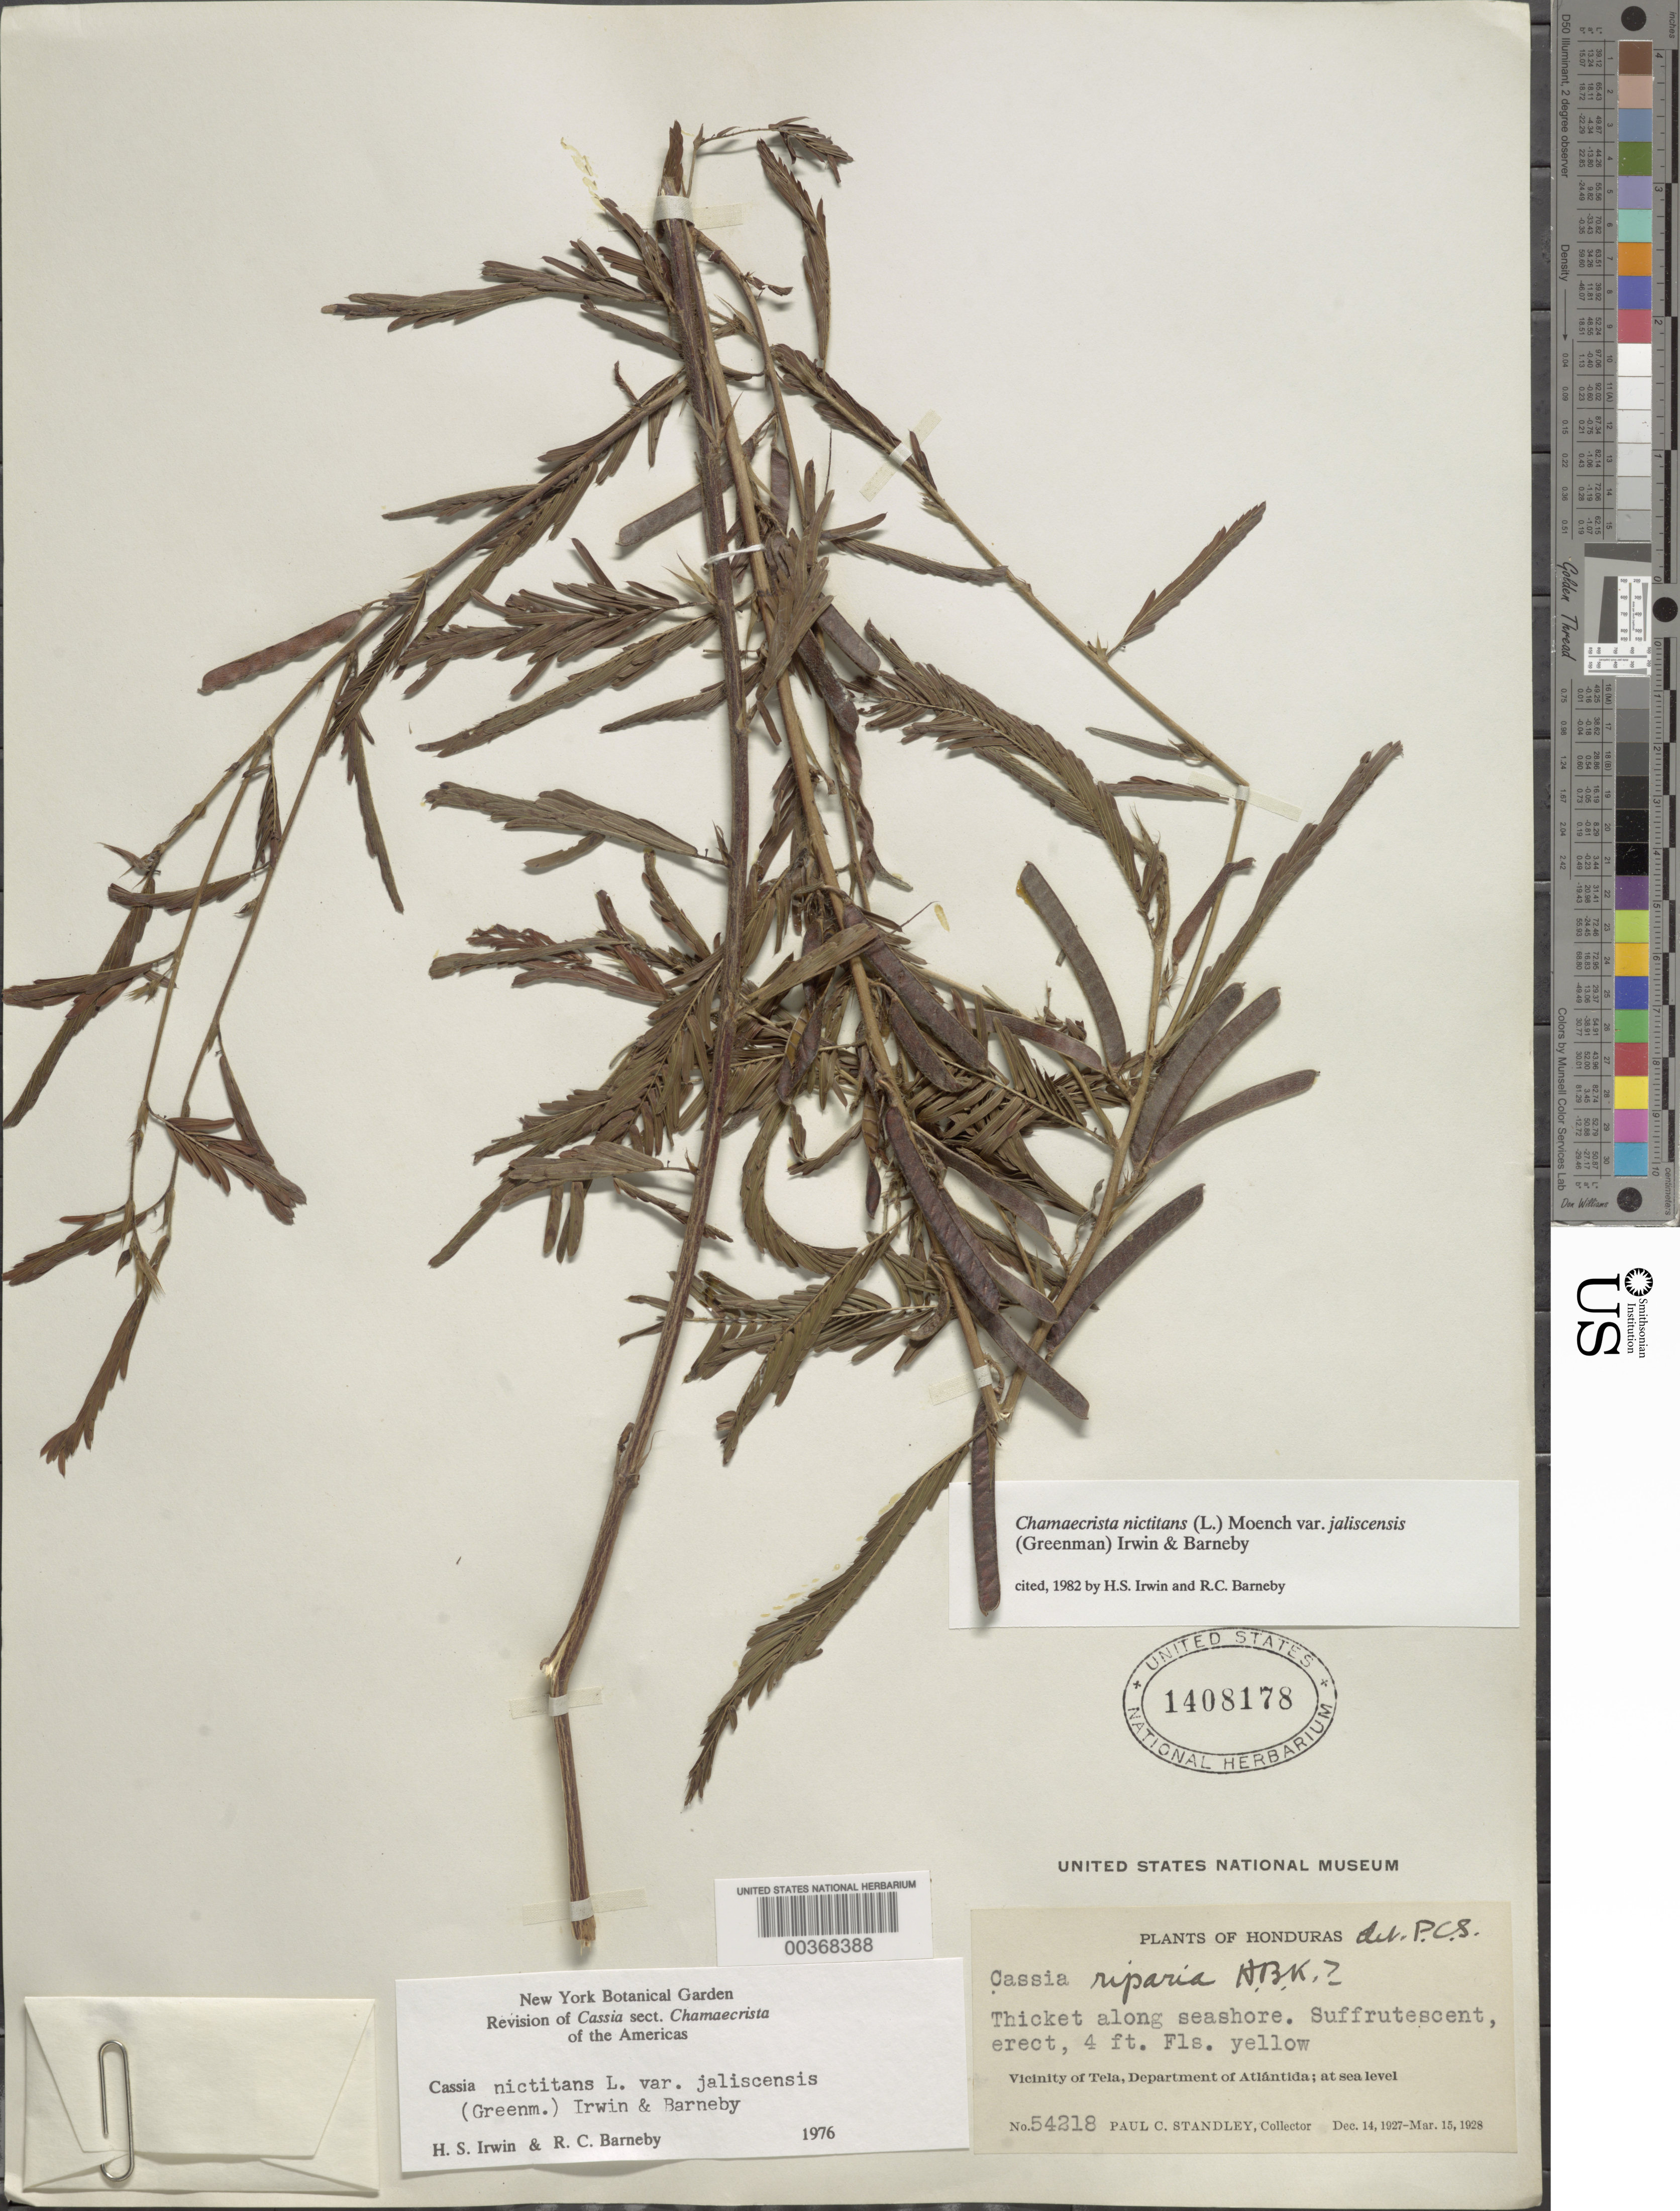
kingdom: Plantae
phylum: Tracheophyta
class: Magnoliopsida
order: Fabales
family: Fabaceae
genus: Chamaecrista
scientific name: Chamaecrista nictitans var. jaliscensis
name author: (Greenm.) H.S. Irwin & Barneby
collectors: P. C. Standley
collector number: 54218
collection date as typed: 14 Dec 1927 to 15 Mar 1927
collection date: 1927-03-15/1927-12-14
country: Honduras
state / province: Atlántida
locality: Vicinity of Tela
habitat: Thicket along seashore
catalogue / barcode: US 1408178